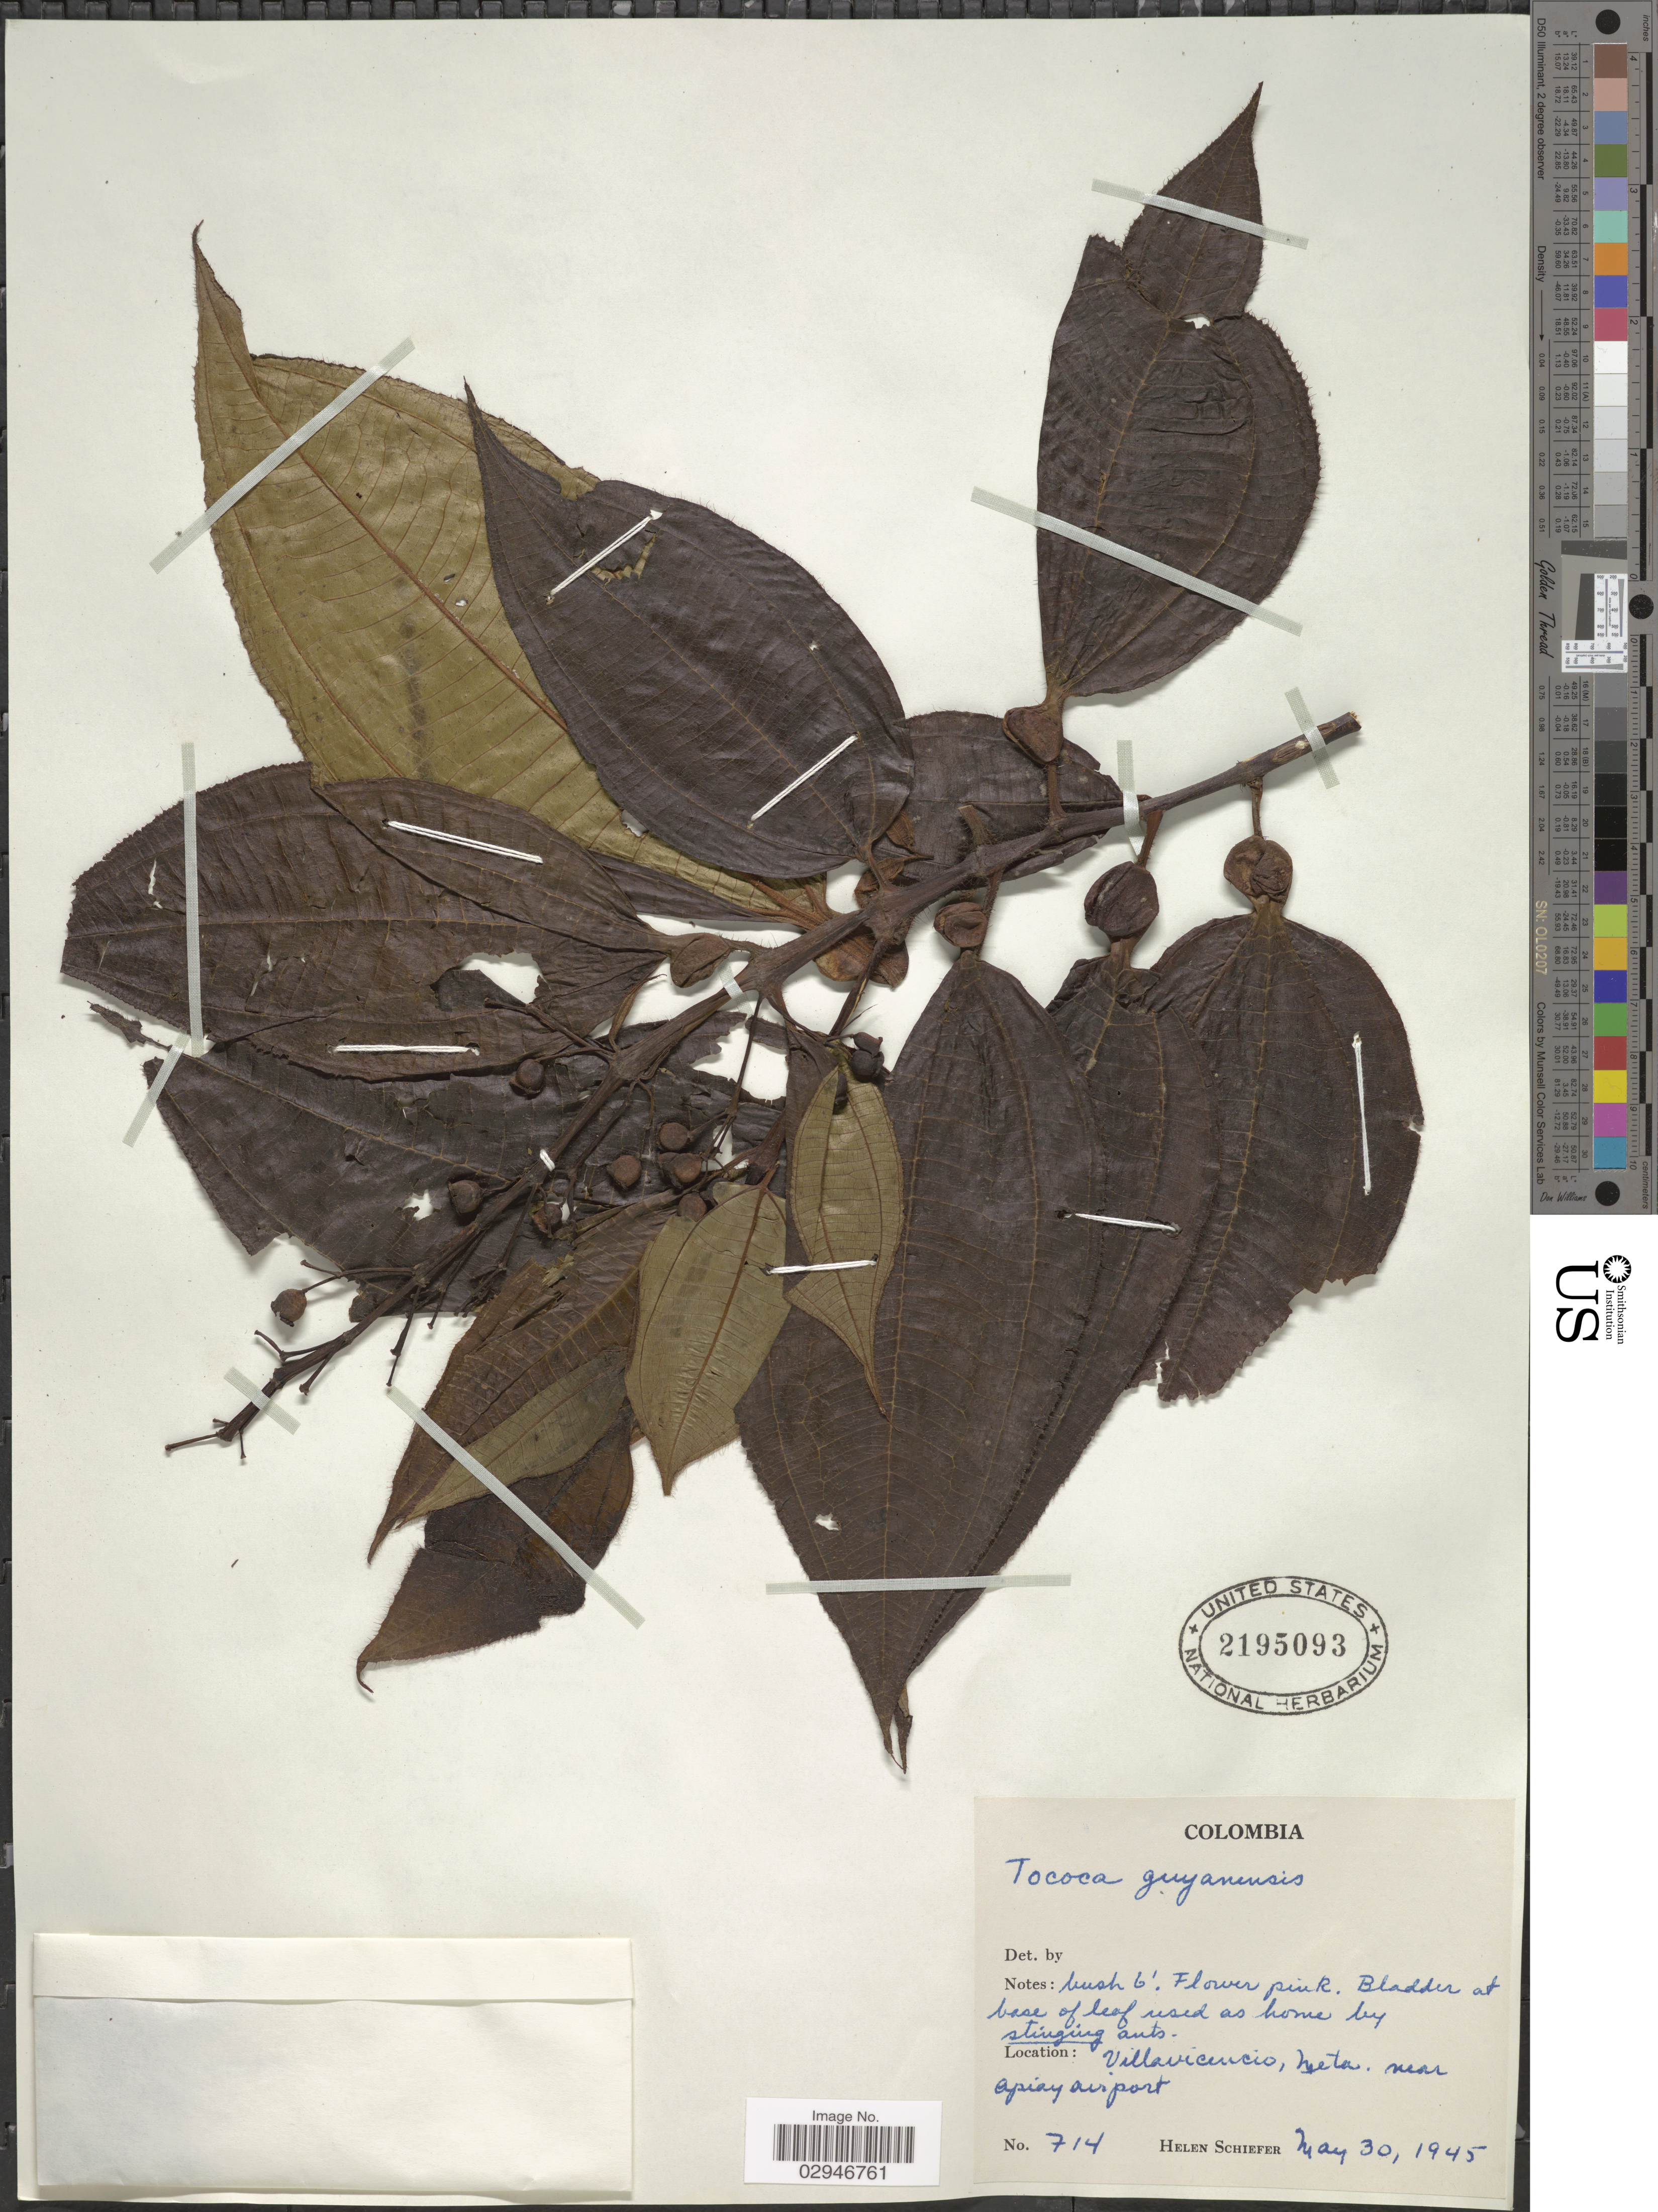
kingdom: Plantae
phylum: Tracheophyta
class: Magnoliopsida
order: Myrtales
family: Melastomataceae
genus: Tococa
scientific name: Tococa guianensis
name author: Aubl.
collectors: H. Schiefer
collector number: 714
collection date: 1945-05-30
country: Colombia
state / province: Meta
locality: Villavicencio, Meta. Near Apiay airport.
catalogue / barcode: US 2195093